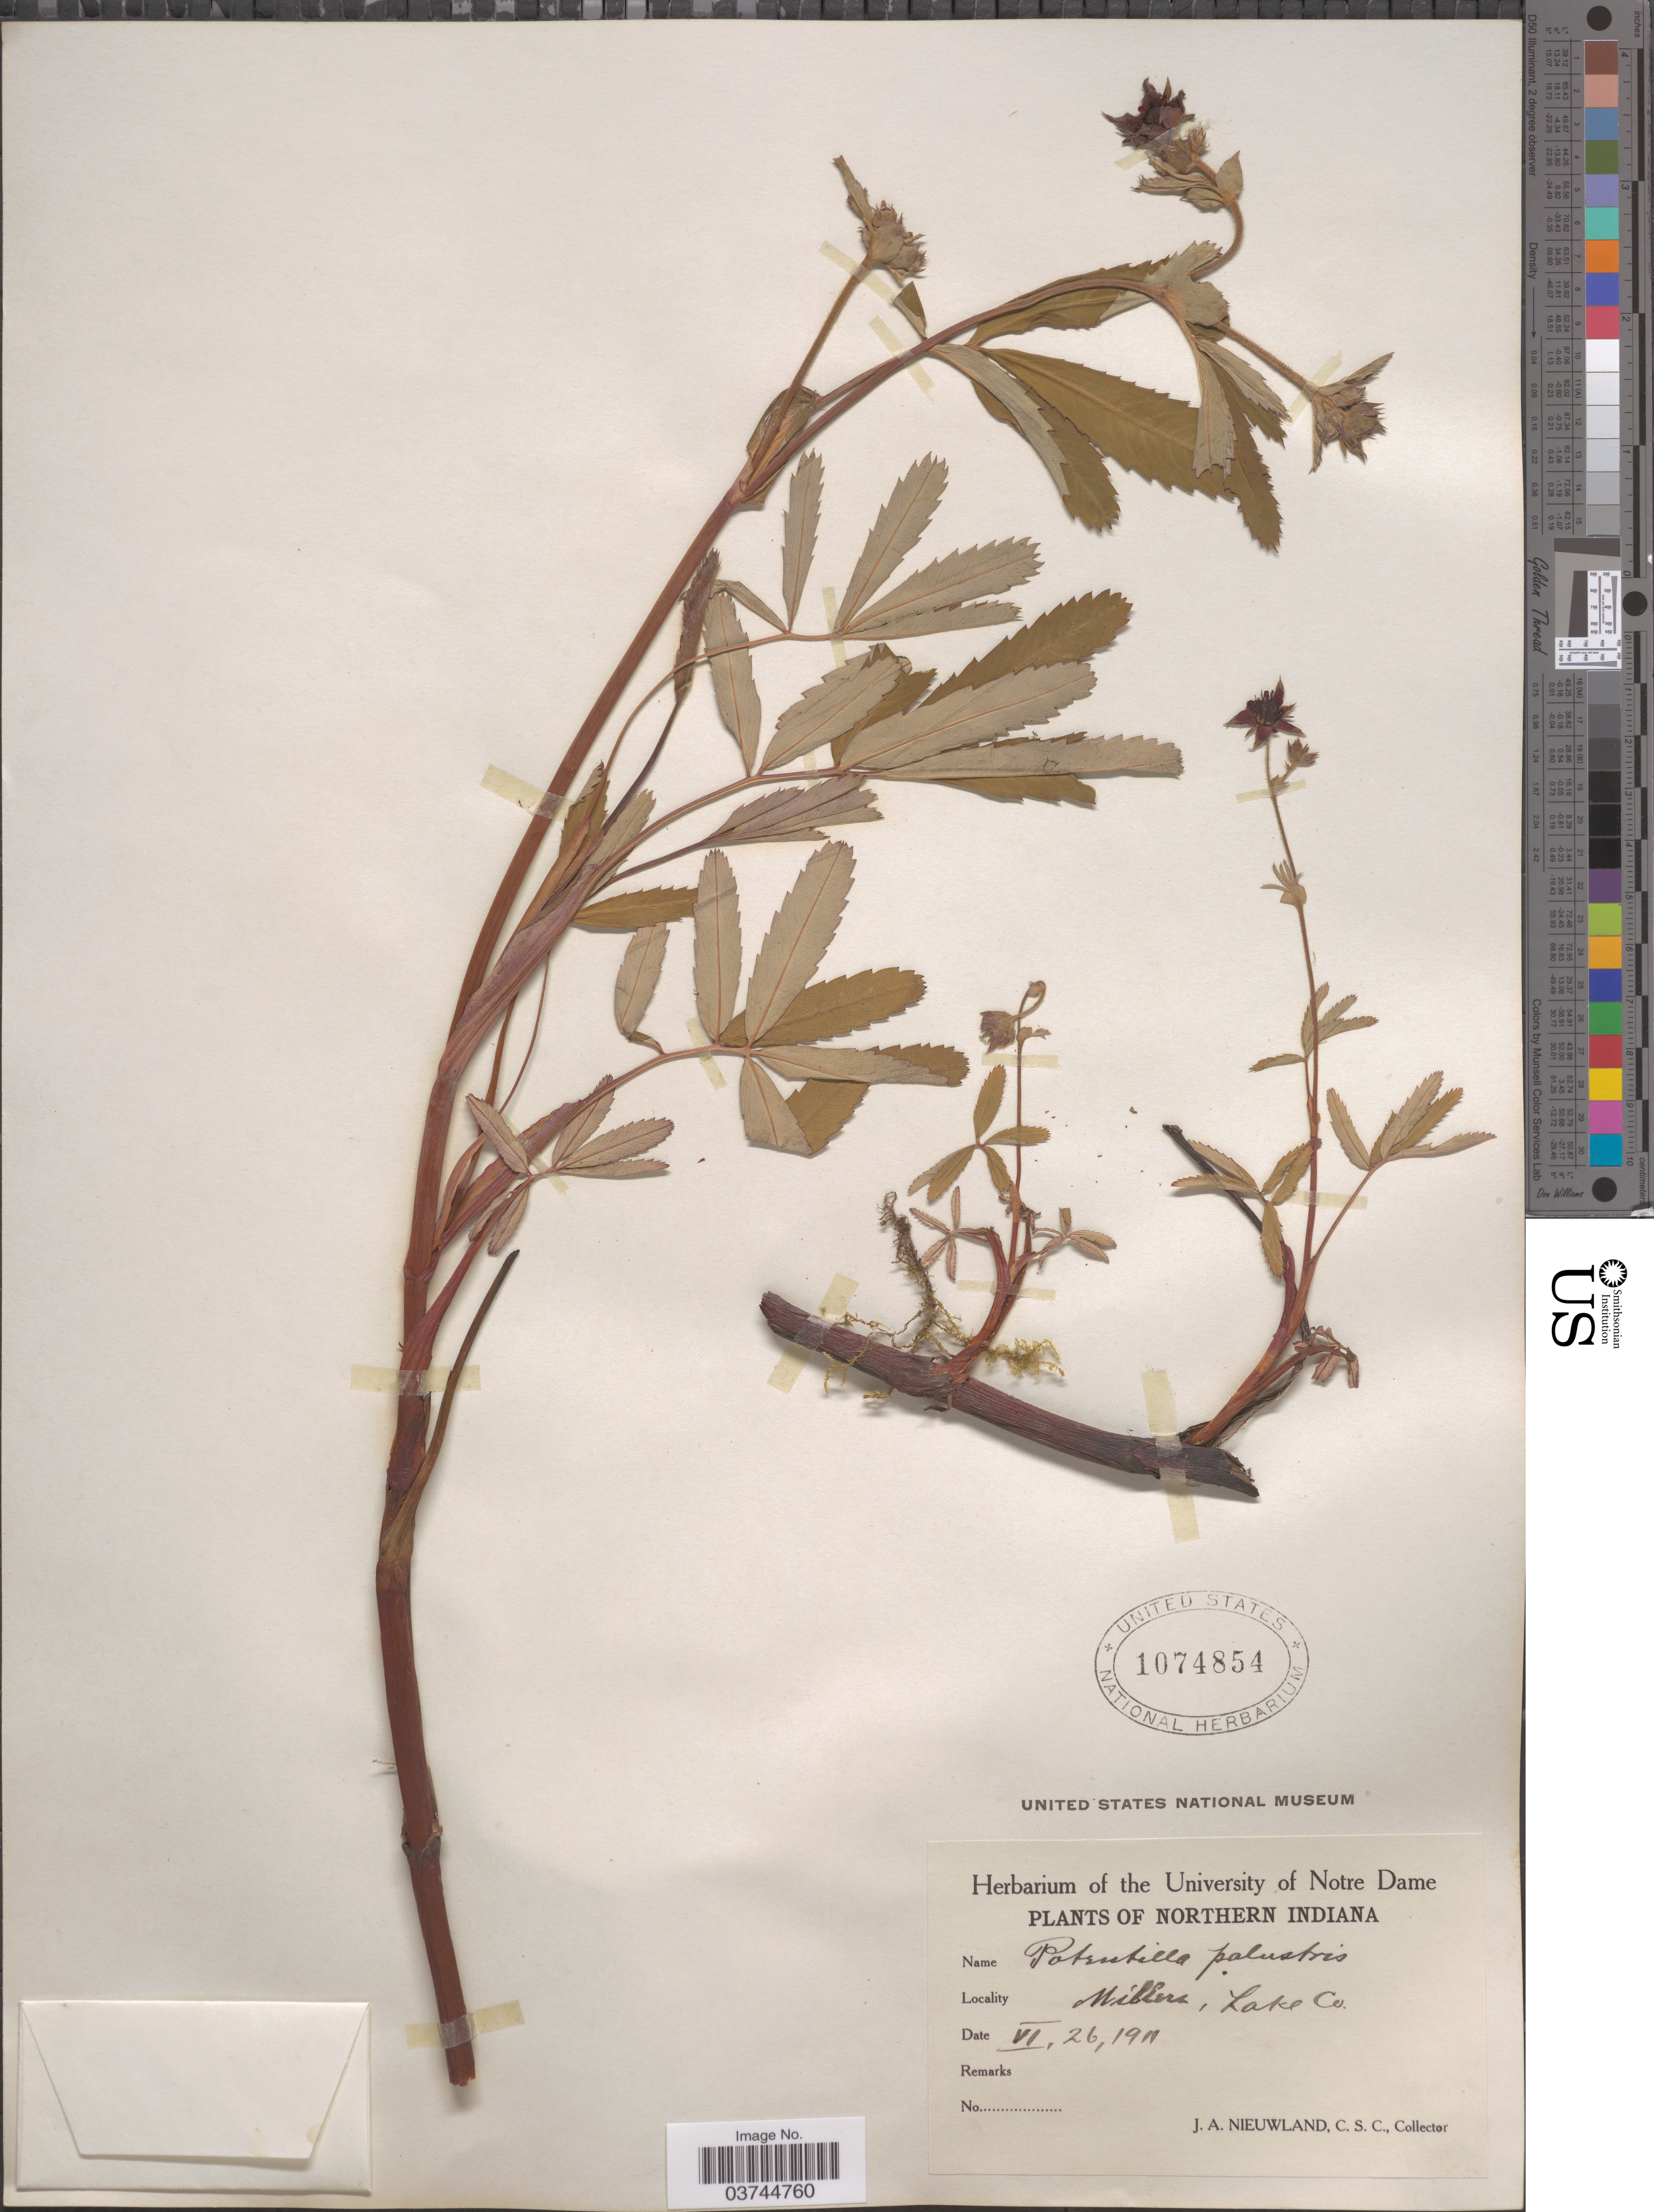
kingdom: Plantae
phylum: Tracheophyta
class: Magnoliopsida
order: Rosales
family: Rosaceae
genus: Comarum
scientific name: Comarum palustre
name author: L.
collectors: J. A. Nieuwland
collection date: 1911-06-26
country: United States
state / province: Indiana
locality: Northern Indiana. Millers, Lake Co.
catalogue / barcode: US 1074854